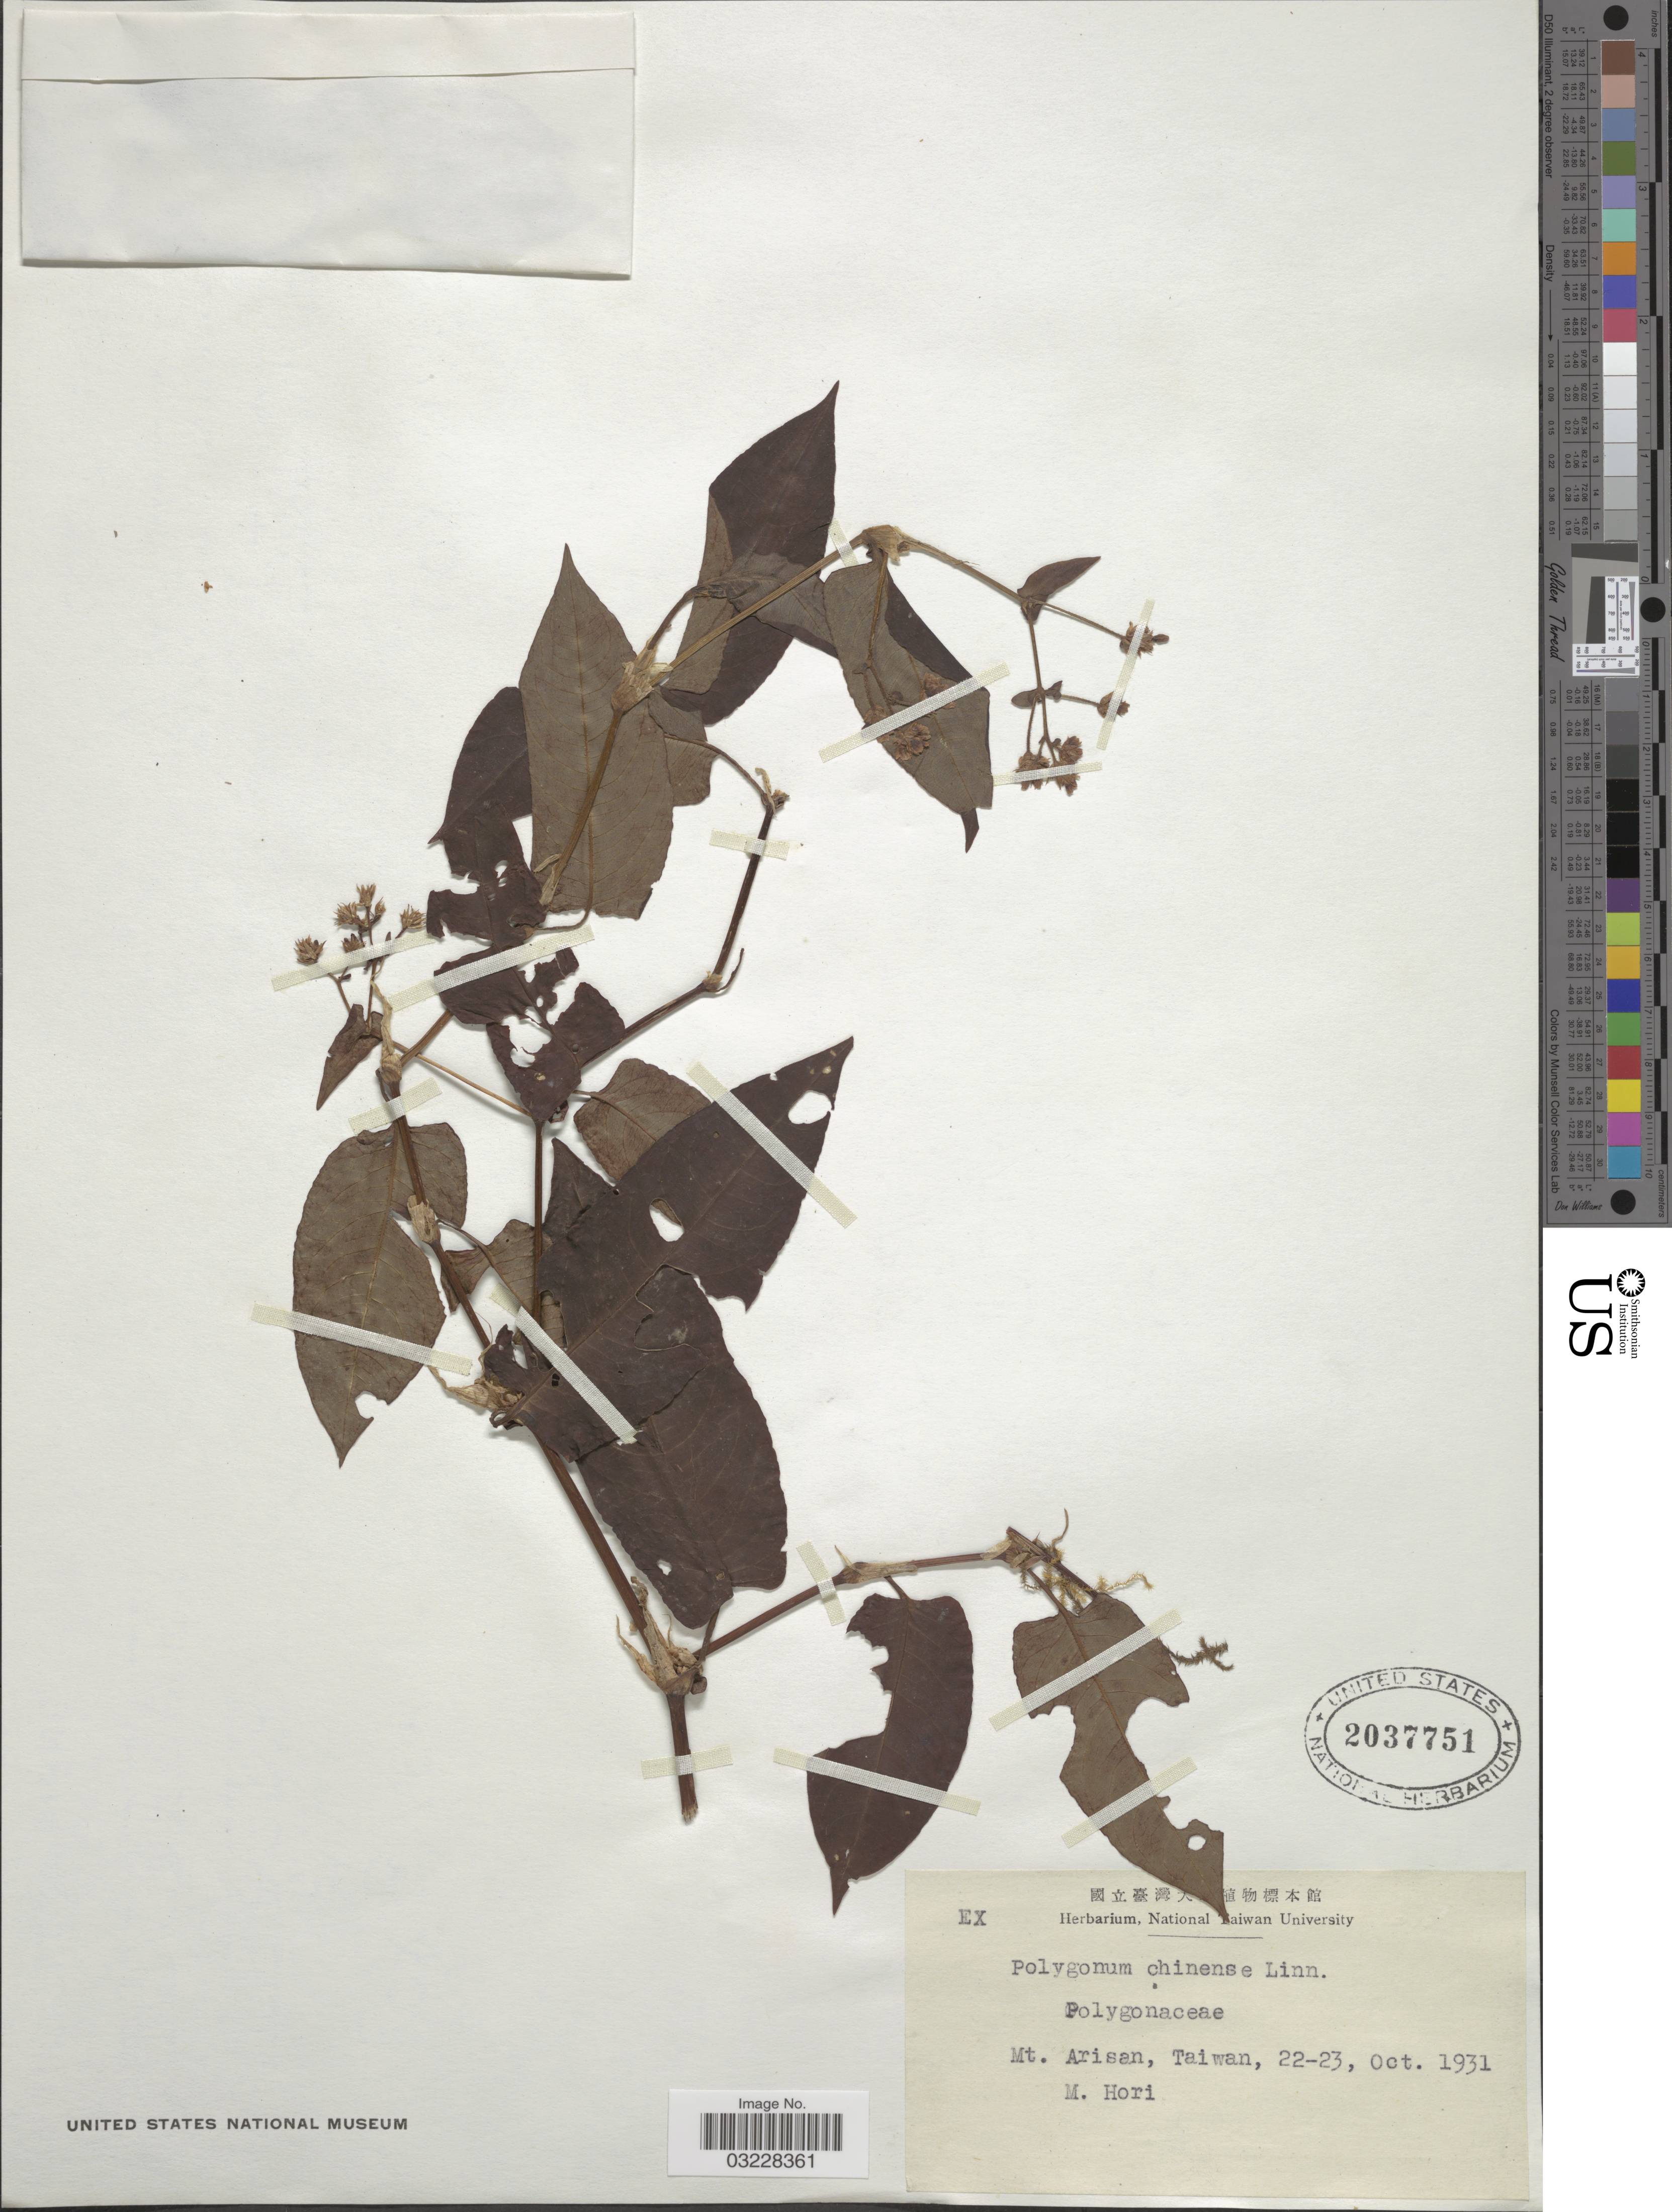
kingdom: Plantae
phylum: Tracheophyta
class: Magnoliopsida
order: Caryophyllales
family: Polygonaceae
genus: Polygonum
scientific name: Polygonum chinense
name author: L.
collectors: M. Hori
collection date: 1931-10-22/1931-10-23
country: Taiwan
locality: Mt. Arisan.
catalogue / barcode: US 2037751